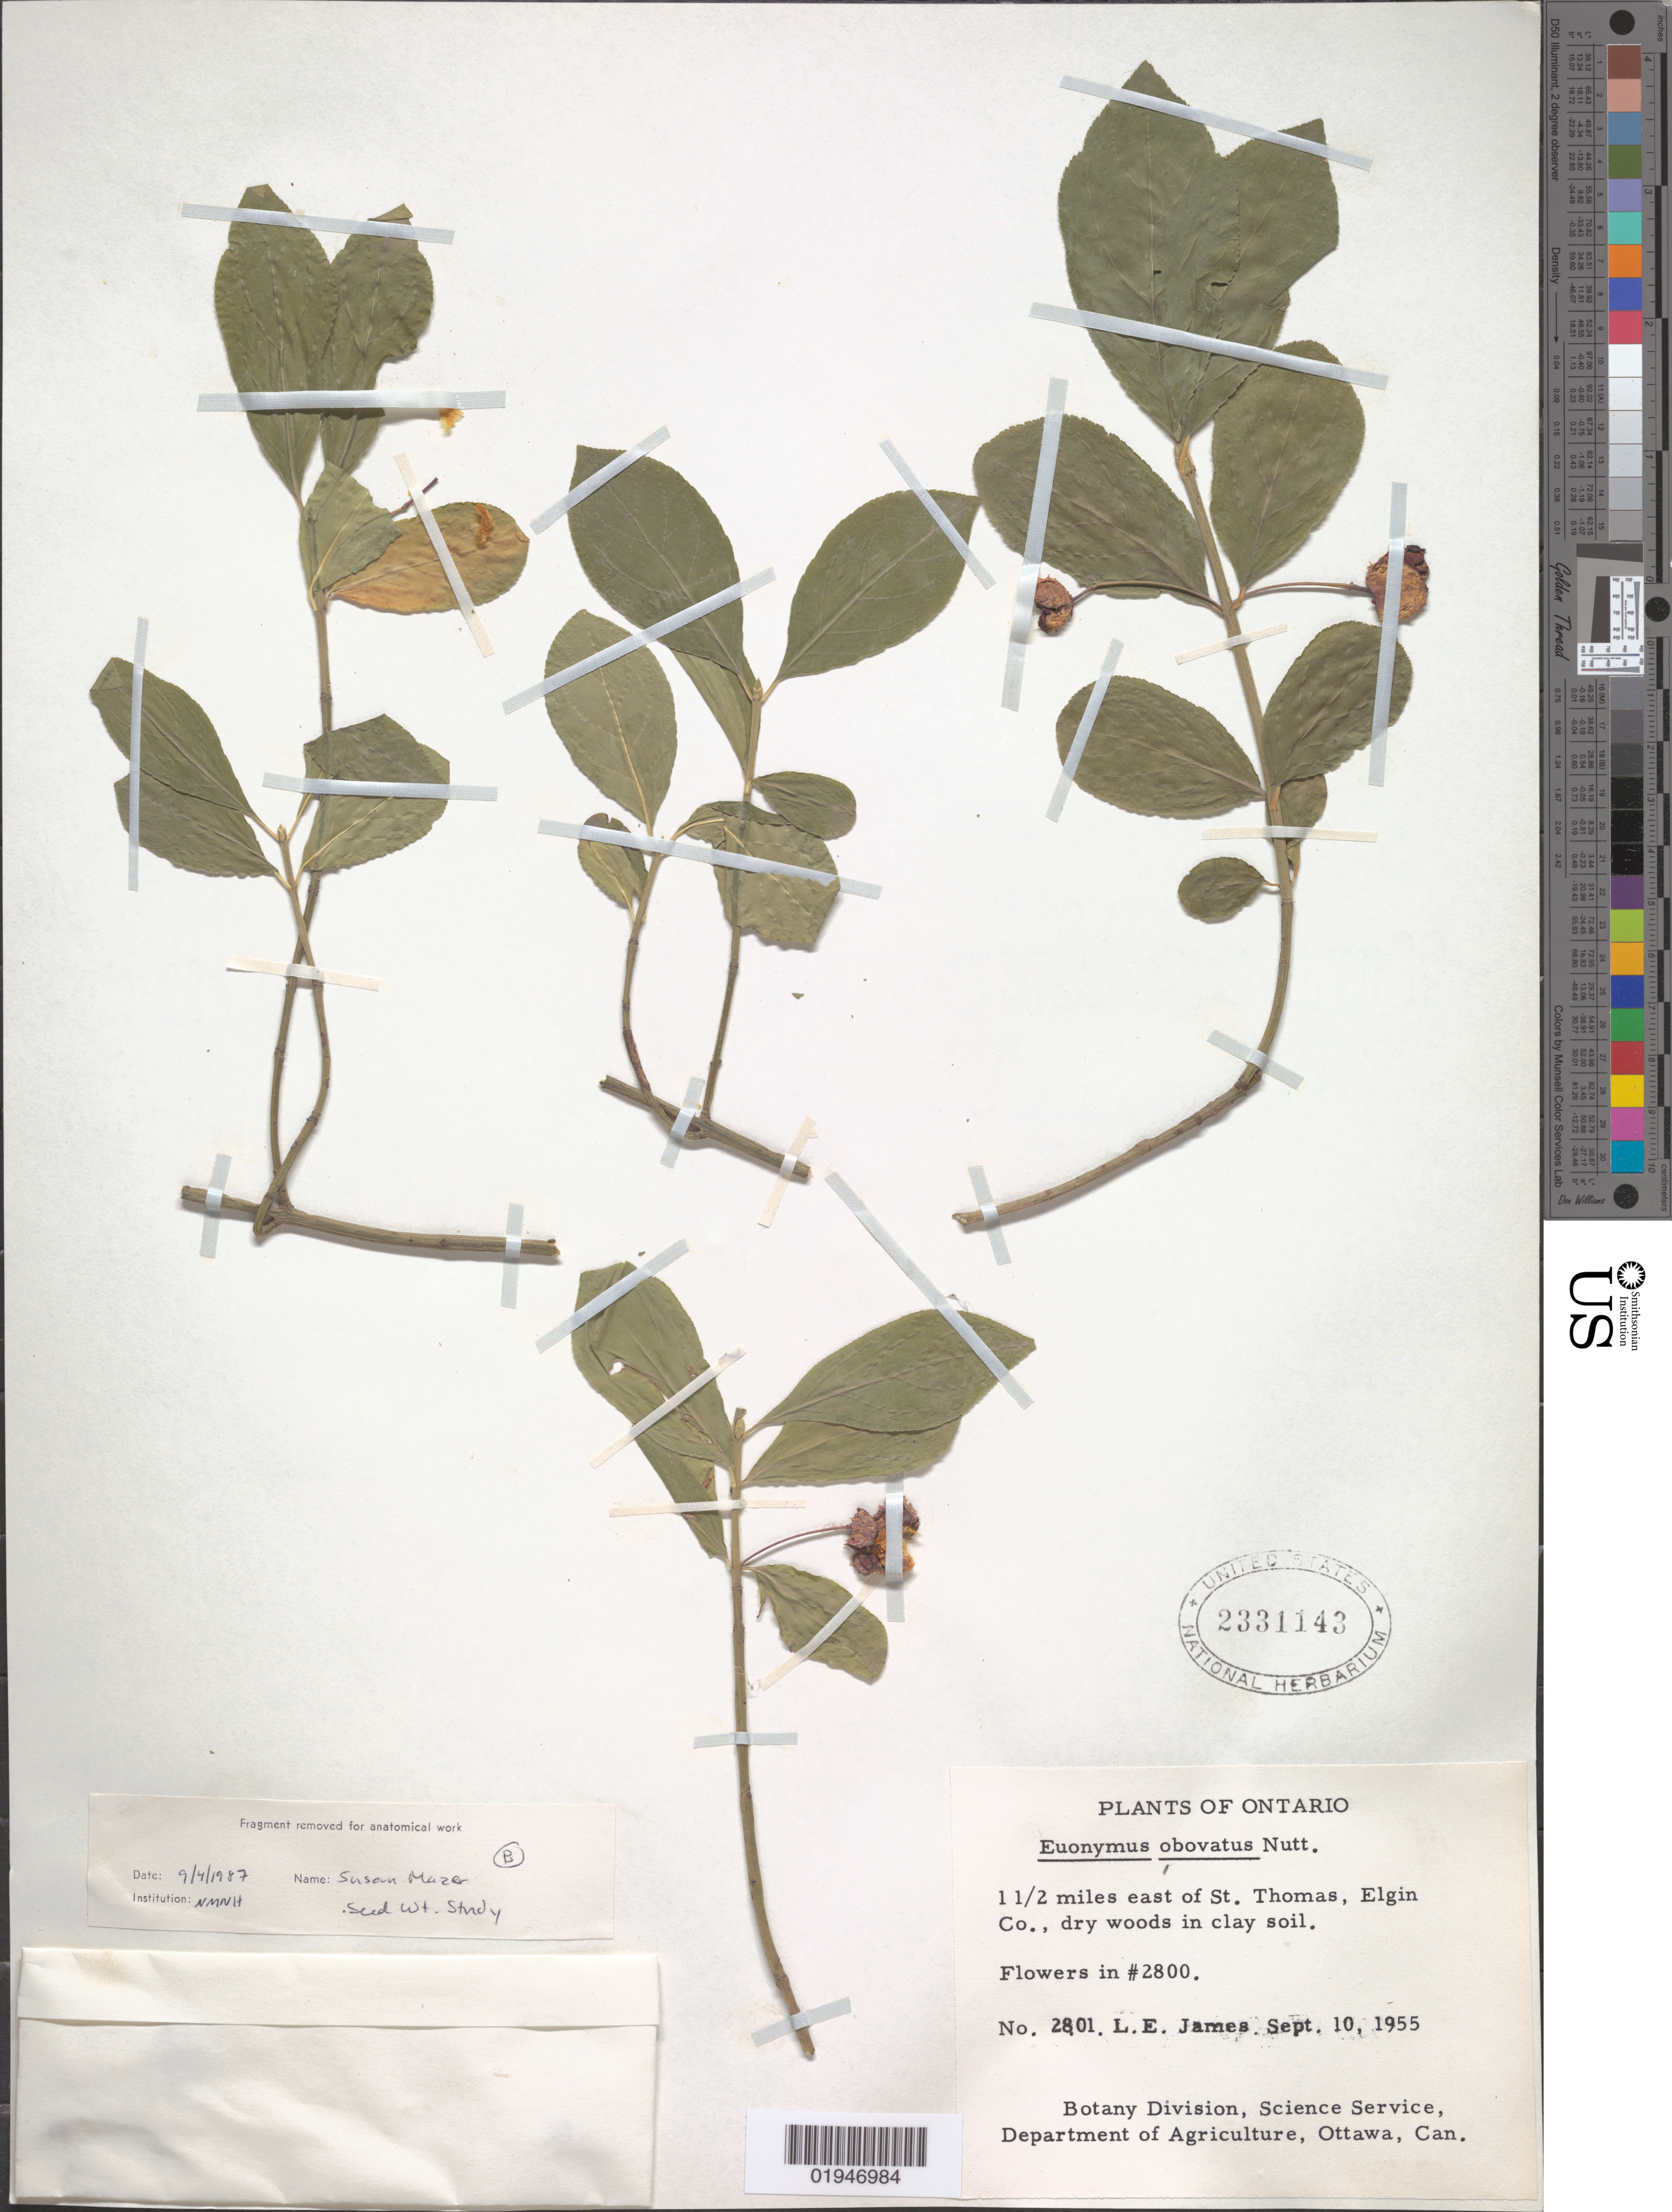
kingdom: Plantae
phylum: Tracheophyta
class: Magnoliopsida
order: Celastrales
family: Celastraceae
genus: Euonymus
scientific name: Euonymus obovatus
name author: Nutt.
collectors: L. E. James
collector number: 2801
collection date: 1955-09-10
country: Canada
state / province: Ontario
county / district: Elgin County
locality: St. Thomas, 1.5 miles east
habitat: Dry woods in clay soil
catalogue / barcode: US 2331143